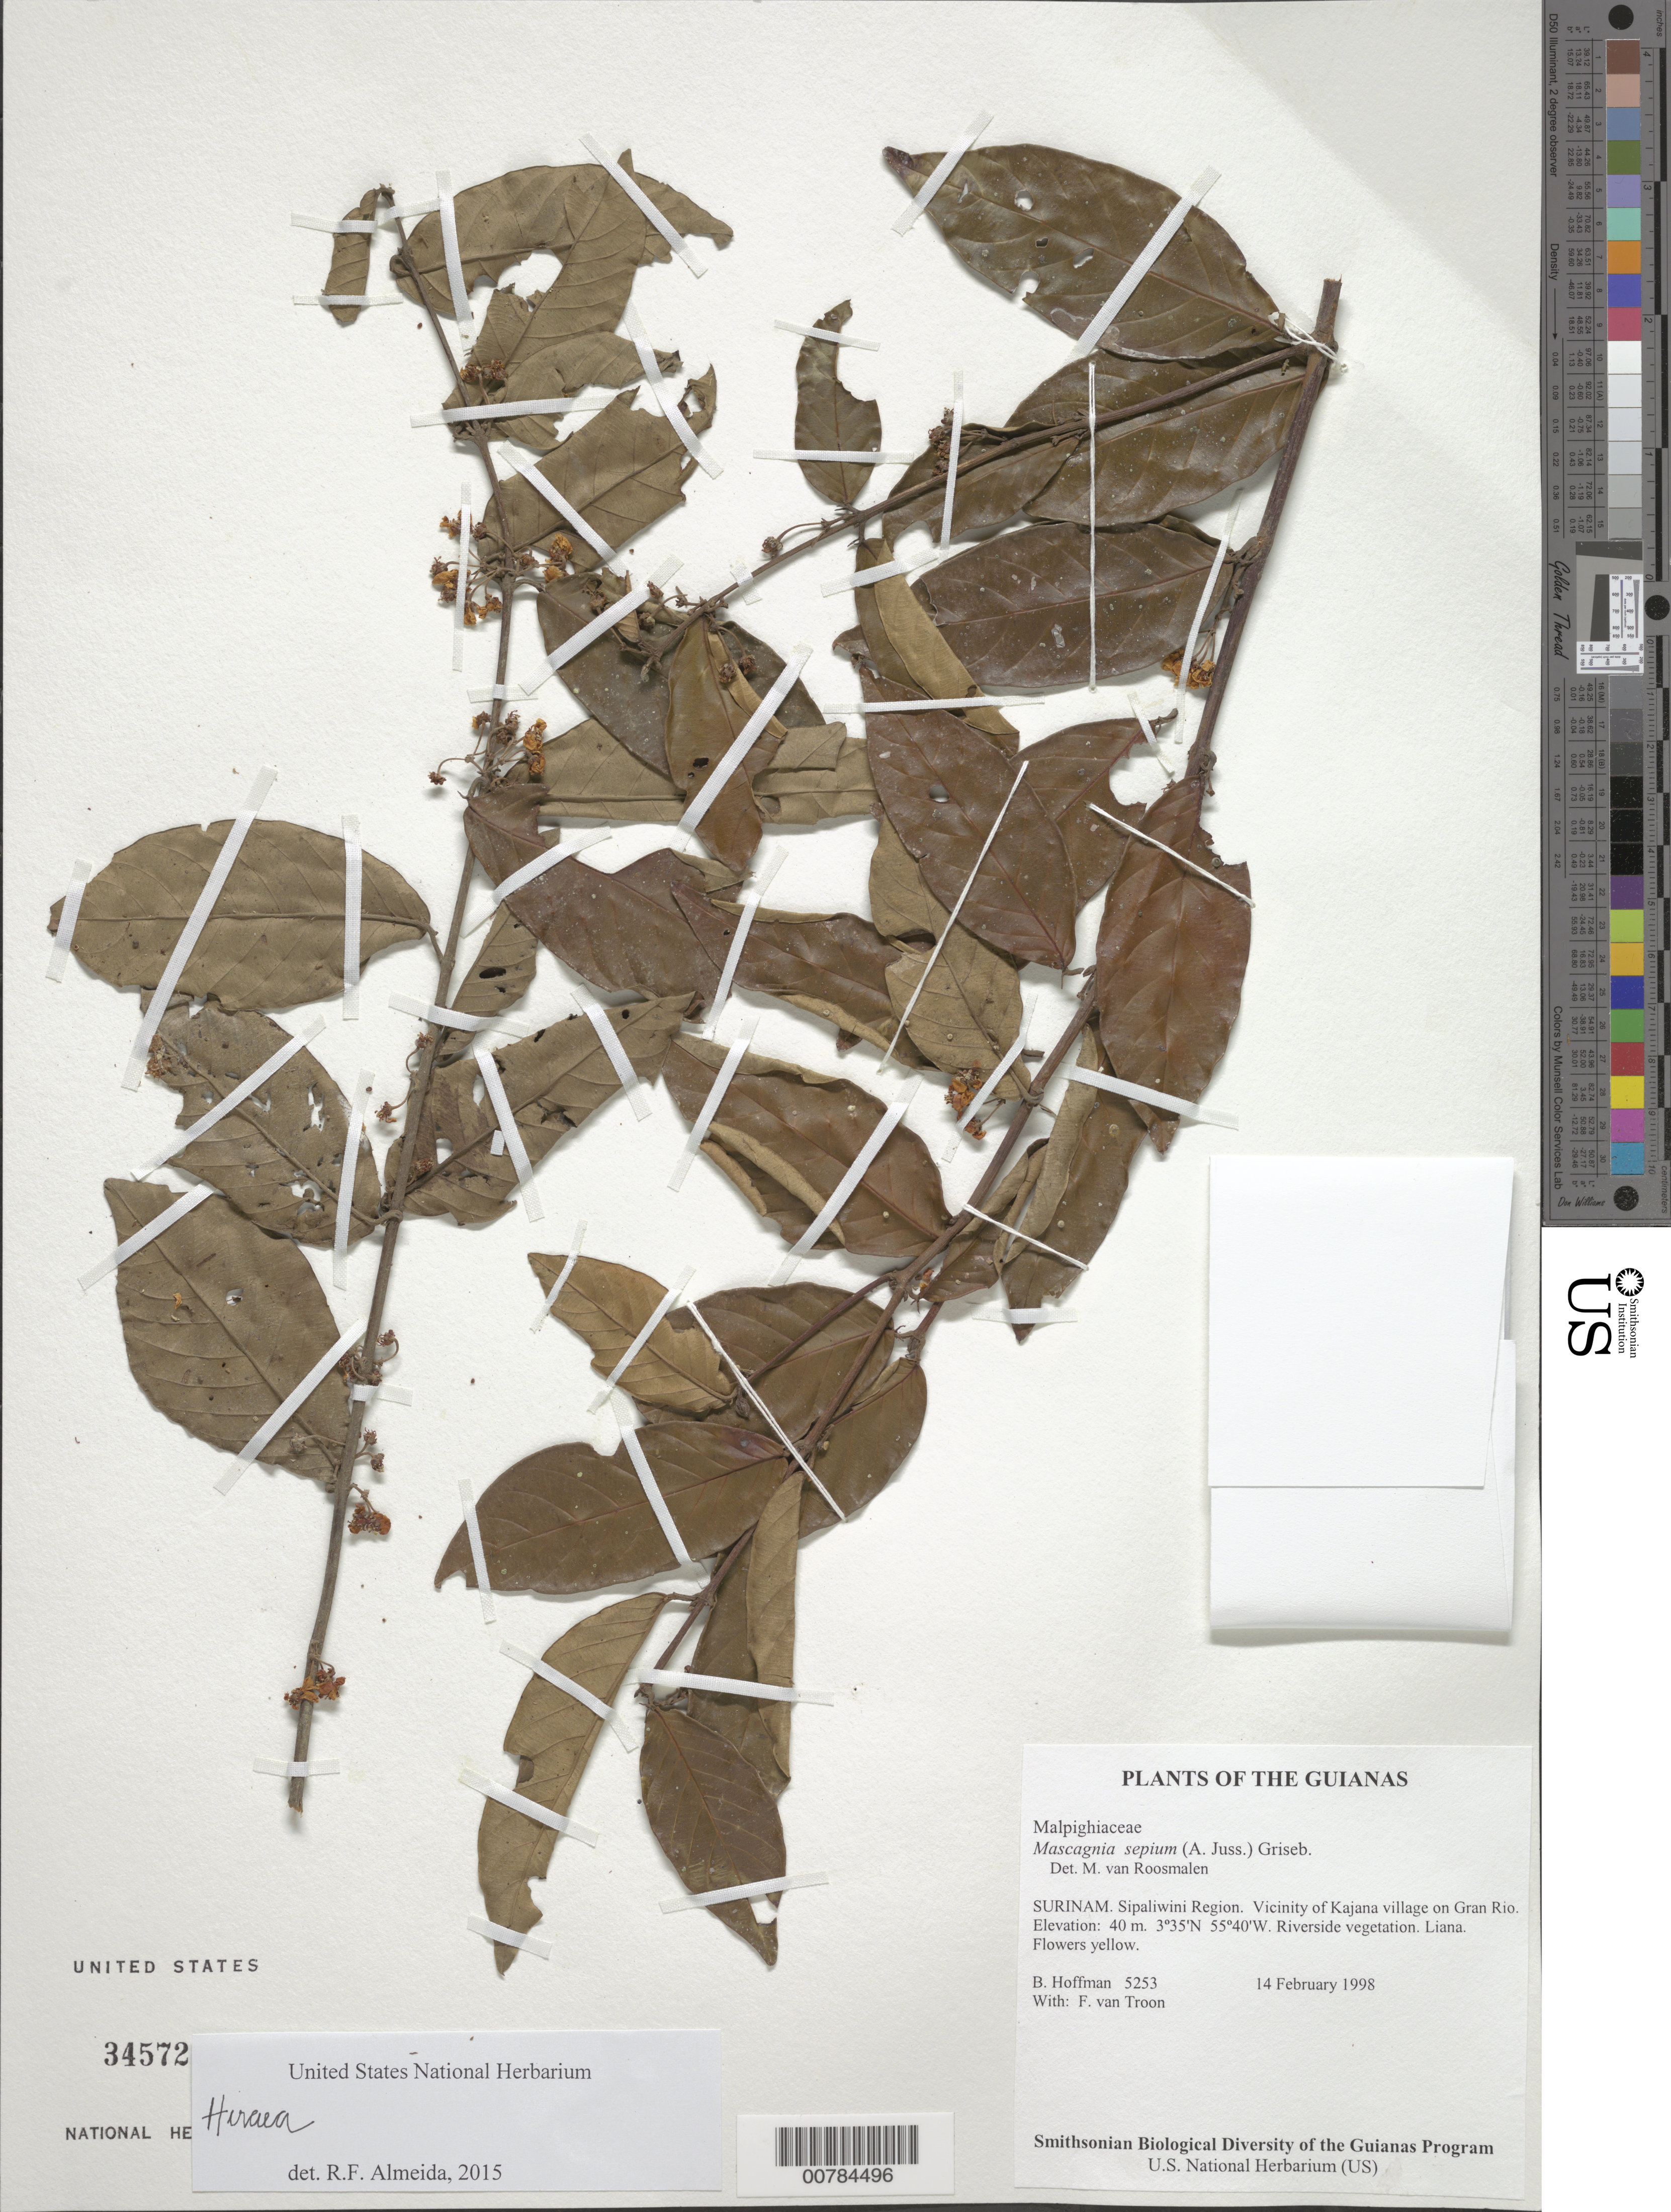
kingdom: Plantae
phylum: Tracheophyta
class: Magnoliopsida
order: Malpighiales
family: Malpighiaceae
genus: Hiraea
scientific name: Hiraea sp.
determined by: De Almeida, R. F., (HUEFS), Universidade Estadual de Feira de Santana (BRAZIL)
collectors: B. Hoffman & F. Troon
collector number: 5253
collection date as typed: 14 February 1998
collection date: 1998-02-14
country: Suriname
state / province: Sipaliwini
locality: Vicinity of Kajana village on Gran Rio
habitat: Riverside vegetation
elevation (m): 40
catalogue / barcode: US 3457246